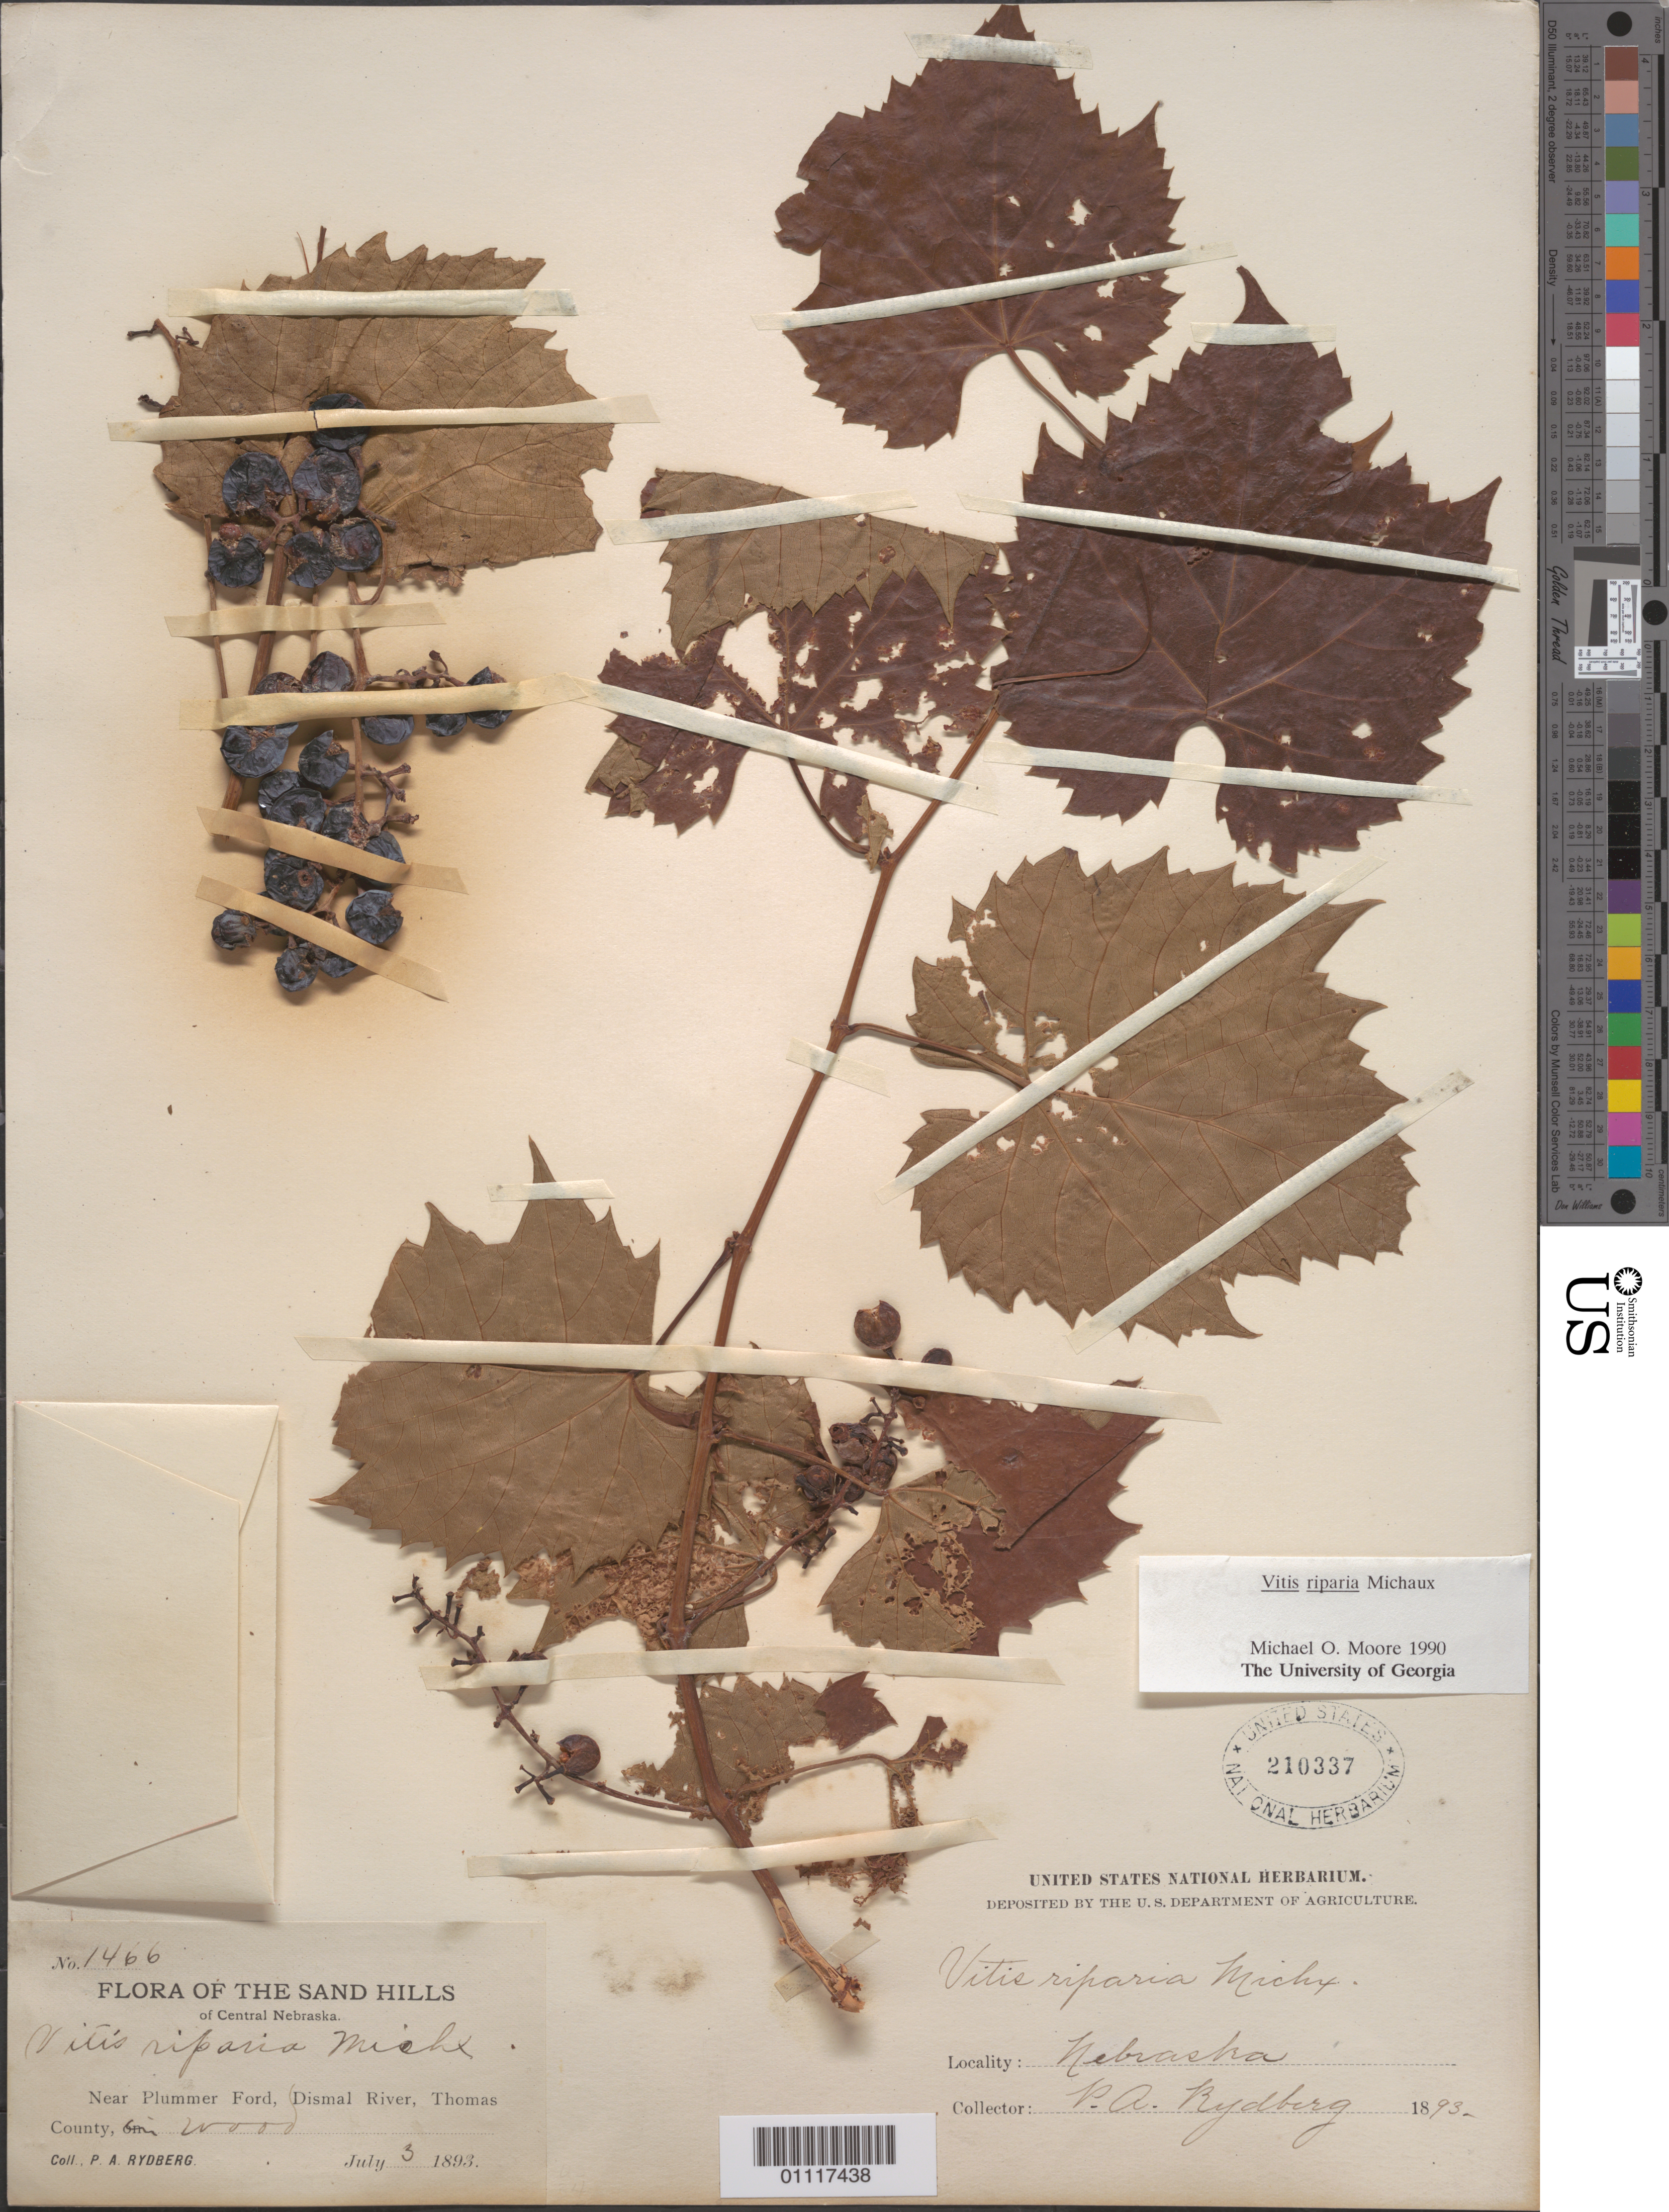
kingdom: Plantae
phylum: Tracheophyta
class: Magnoliopsida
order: Vitales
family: Vitaceae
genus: Vitis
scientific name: Vitis riparia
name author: Michx.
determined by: Moore, M. O.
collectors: P. A. Rydberg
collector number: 1466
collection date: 1893-07-03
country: United States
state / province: Nebraska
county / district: Thomas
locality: Near Plummer Ford, Dismal River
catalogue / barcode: US 210337